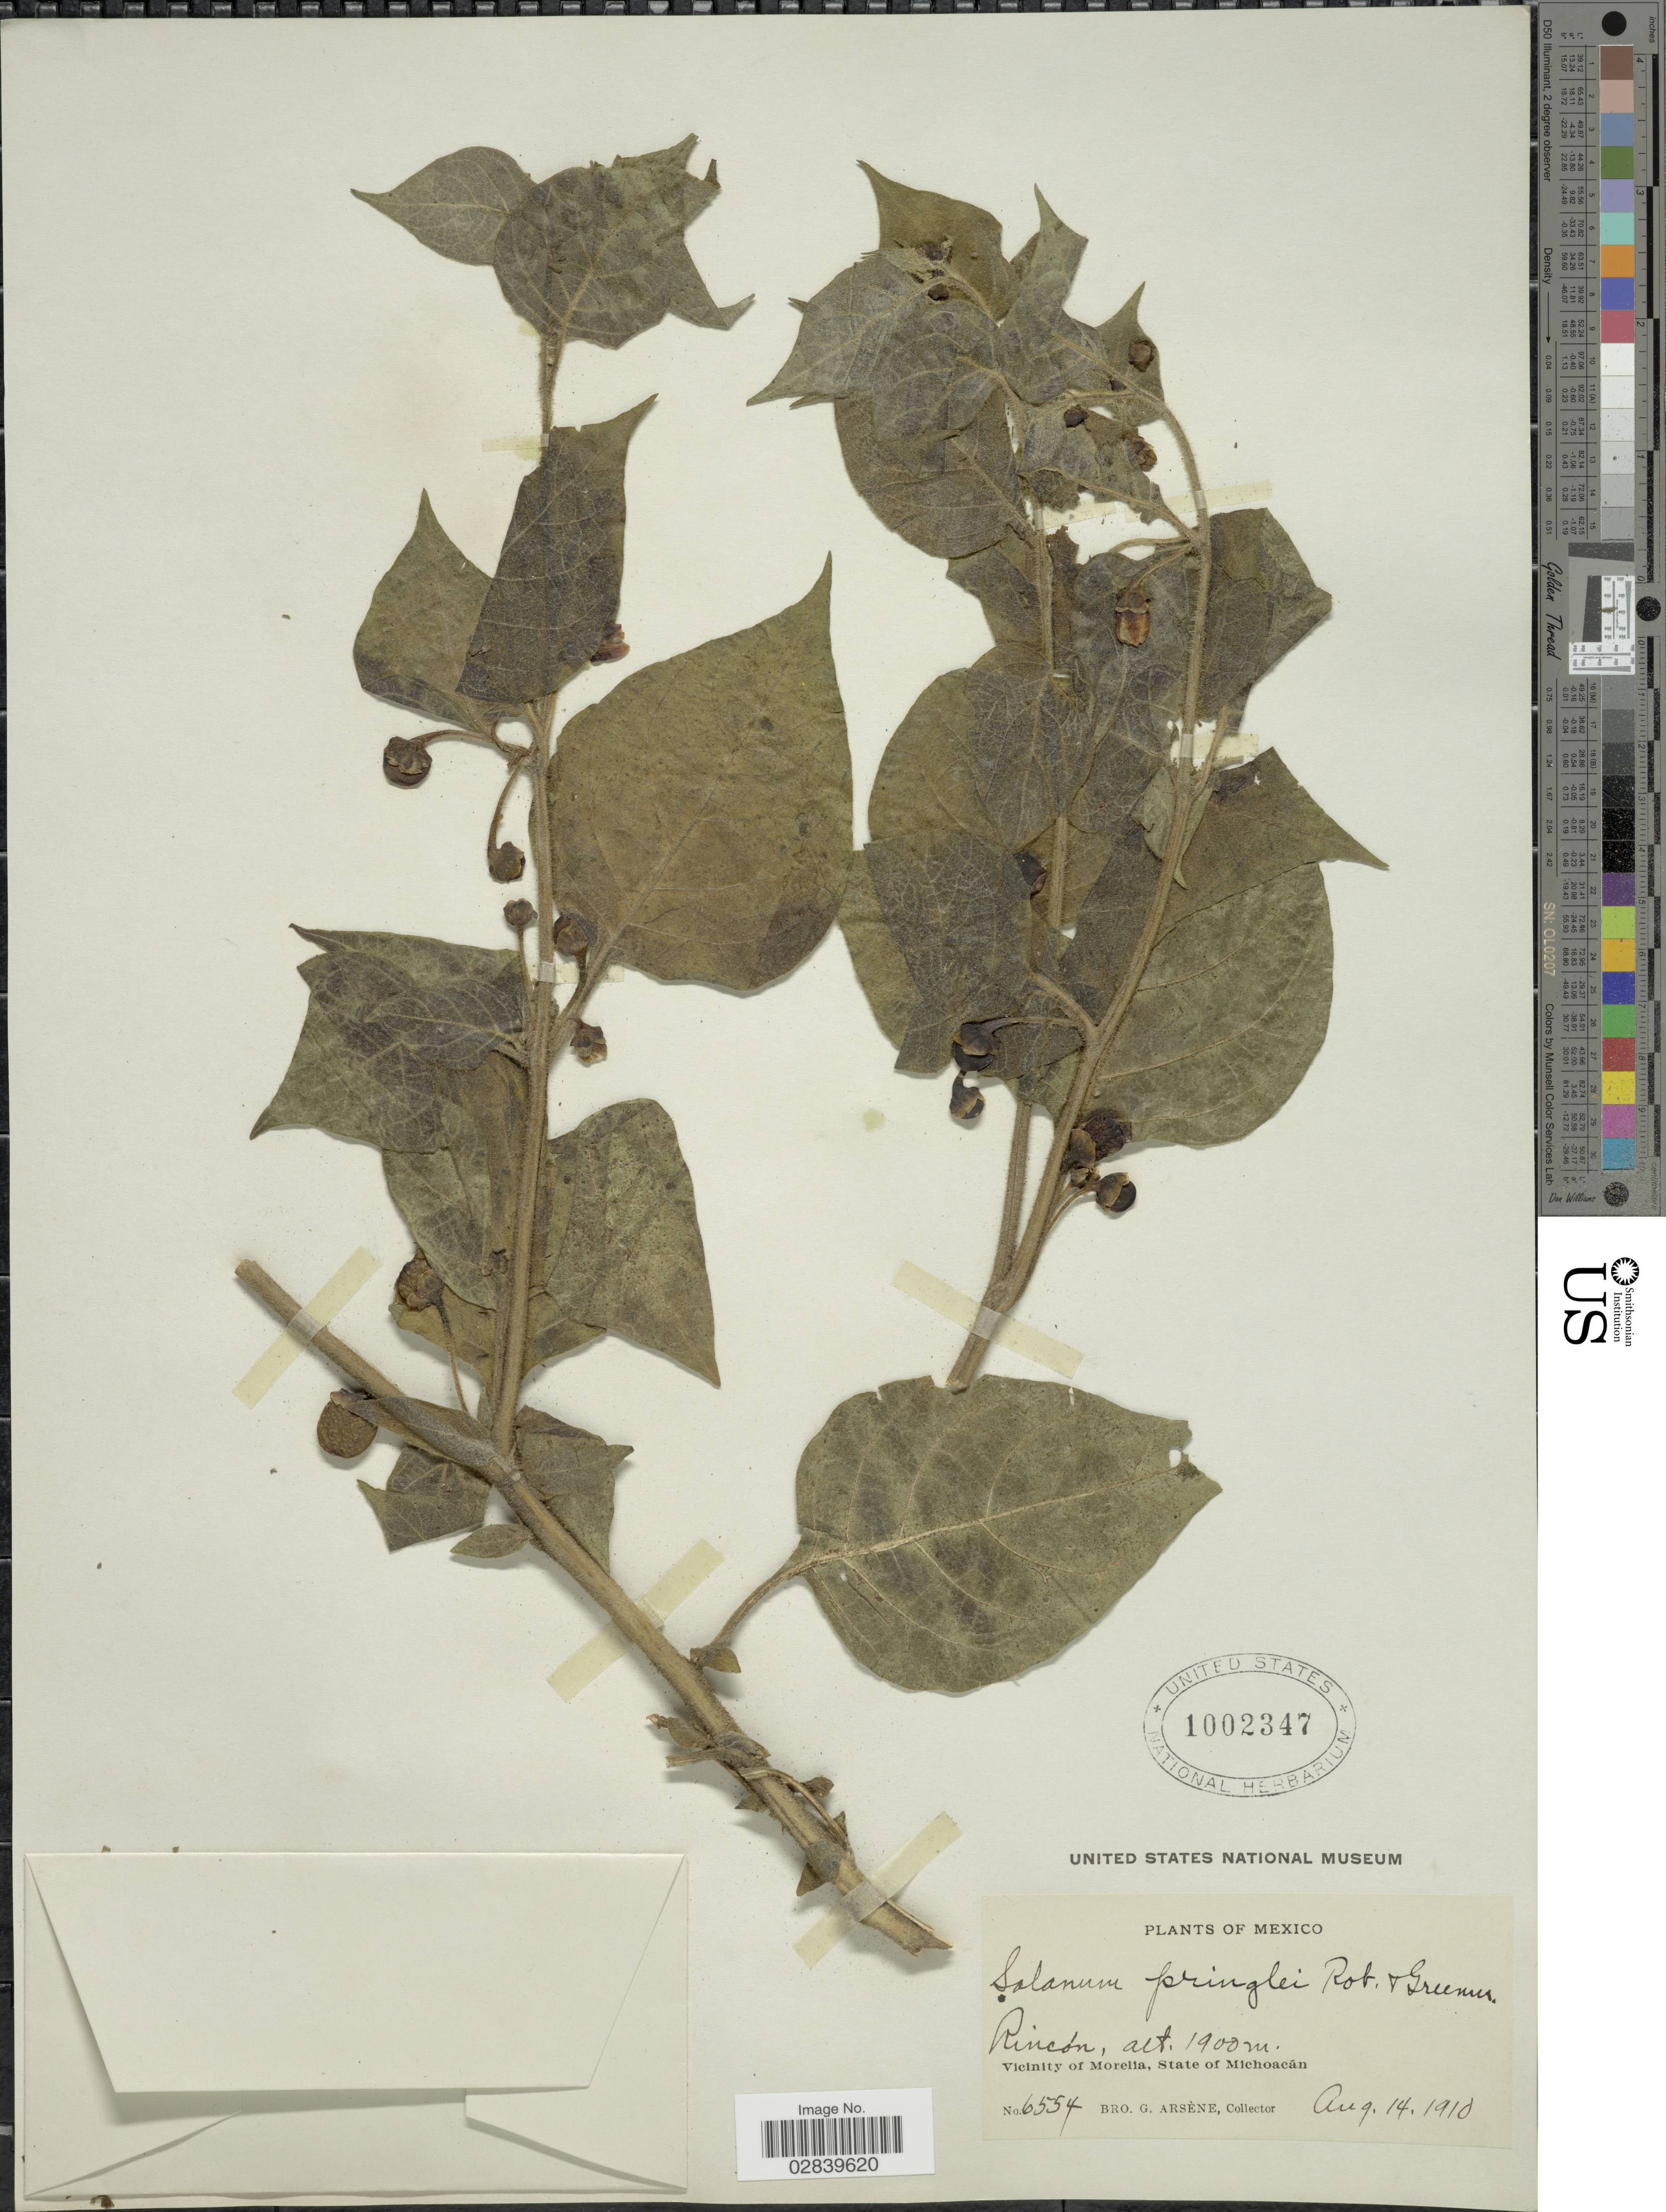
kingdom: Plantae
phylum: Tracheophyta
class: Magnoliopsida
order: Solanales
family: Solanaceae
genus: Lycianthes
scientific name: Lycianthes pringlei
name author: (B.L. Rob. & Greenm.) Bitter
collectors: Bro. G. Arsène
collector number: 6554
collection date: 1910-08-14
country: Mexico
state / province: Michoacán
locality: Rincón, Vicinity of Morelia.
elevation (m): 1900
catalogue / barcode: US 1002347